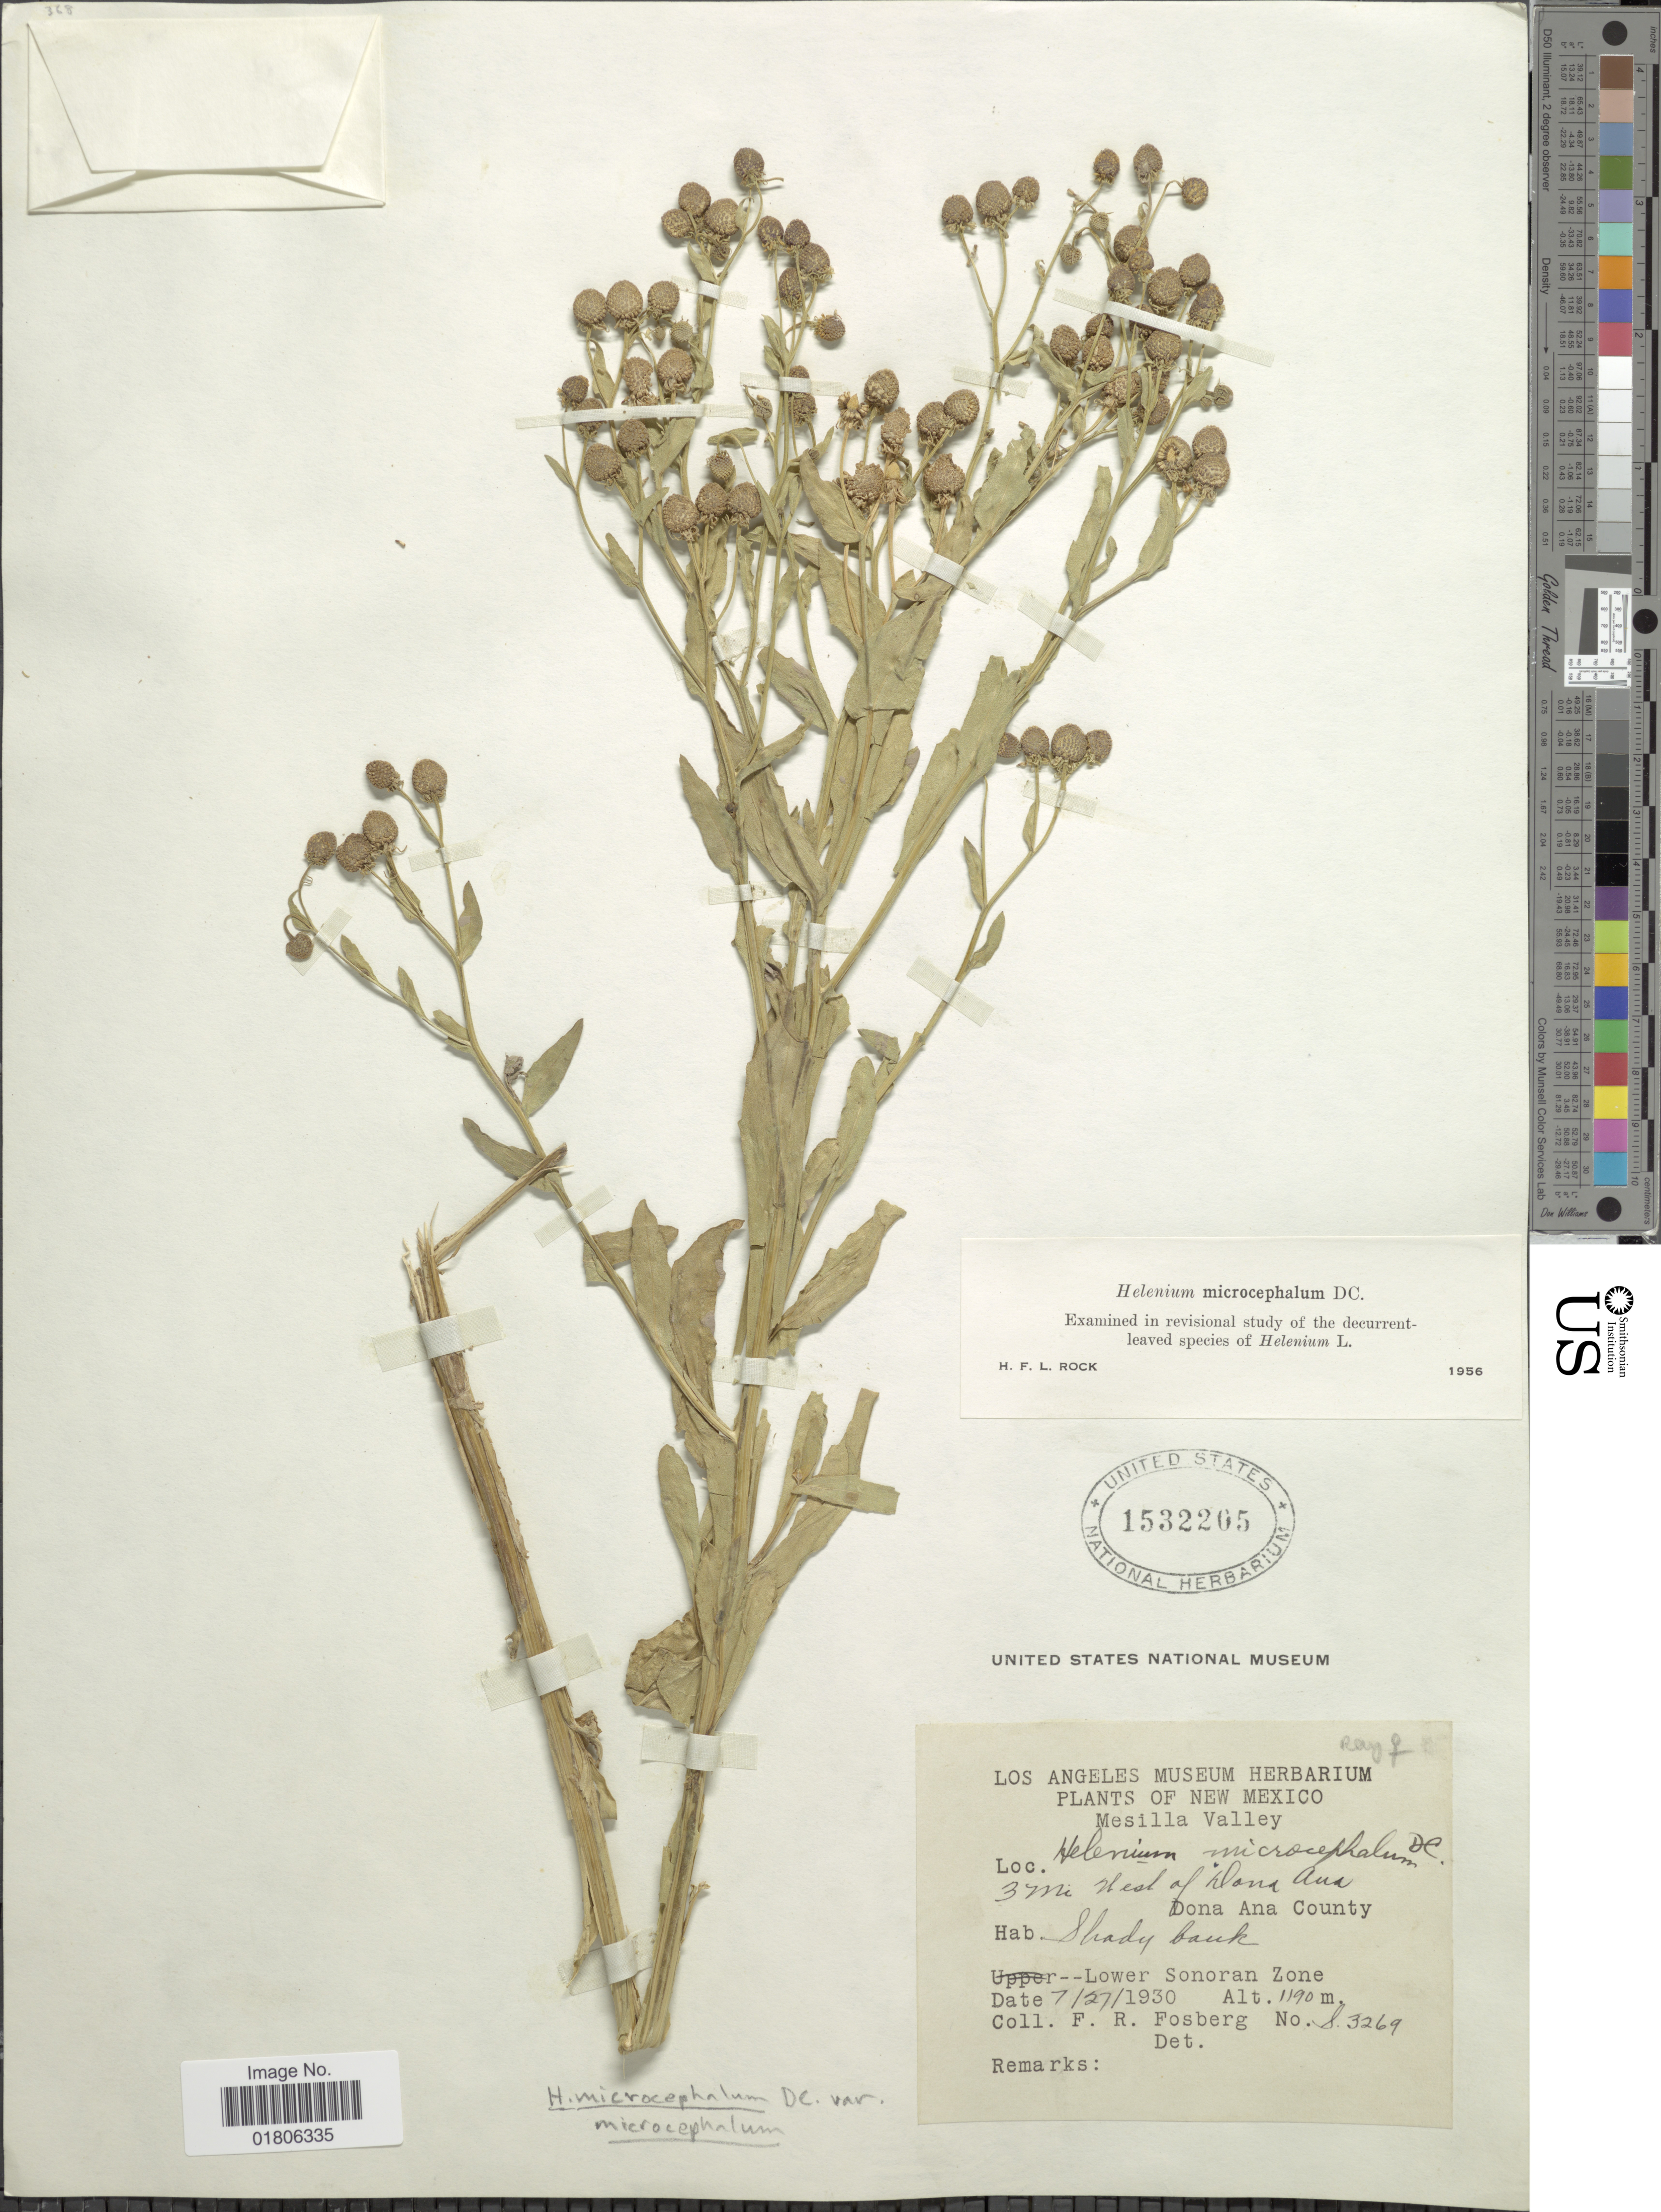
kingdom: Plantae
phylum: Tracheophyta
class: Magnoliopsida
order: Asterales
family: Asteraceae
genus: Helenium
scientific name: Helenium microcephalum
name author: DC.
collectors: F. R. Fosberg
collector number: S3269*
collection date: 1930-07-27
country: United States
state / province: New Mexico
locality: Mesilla Valley, Lower Sonoran Zone, Dona Ana County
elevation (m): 1190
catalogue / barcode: US 1532205